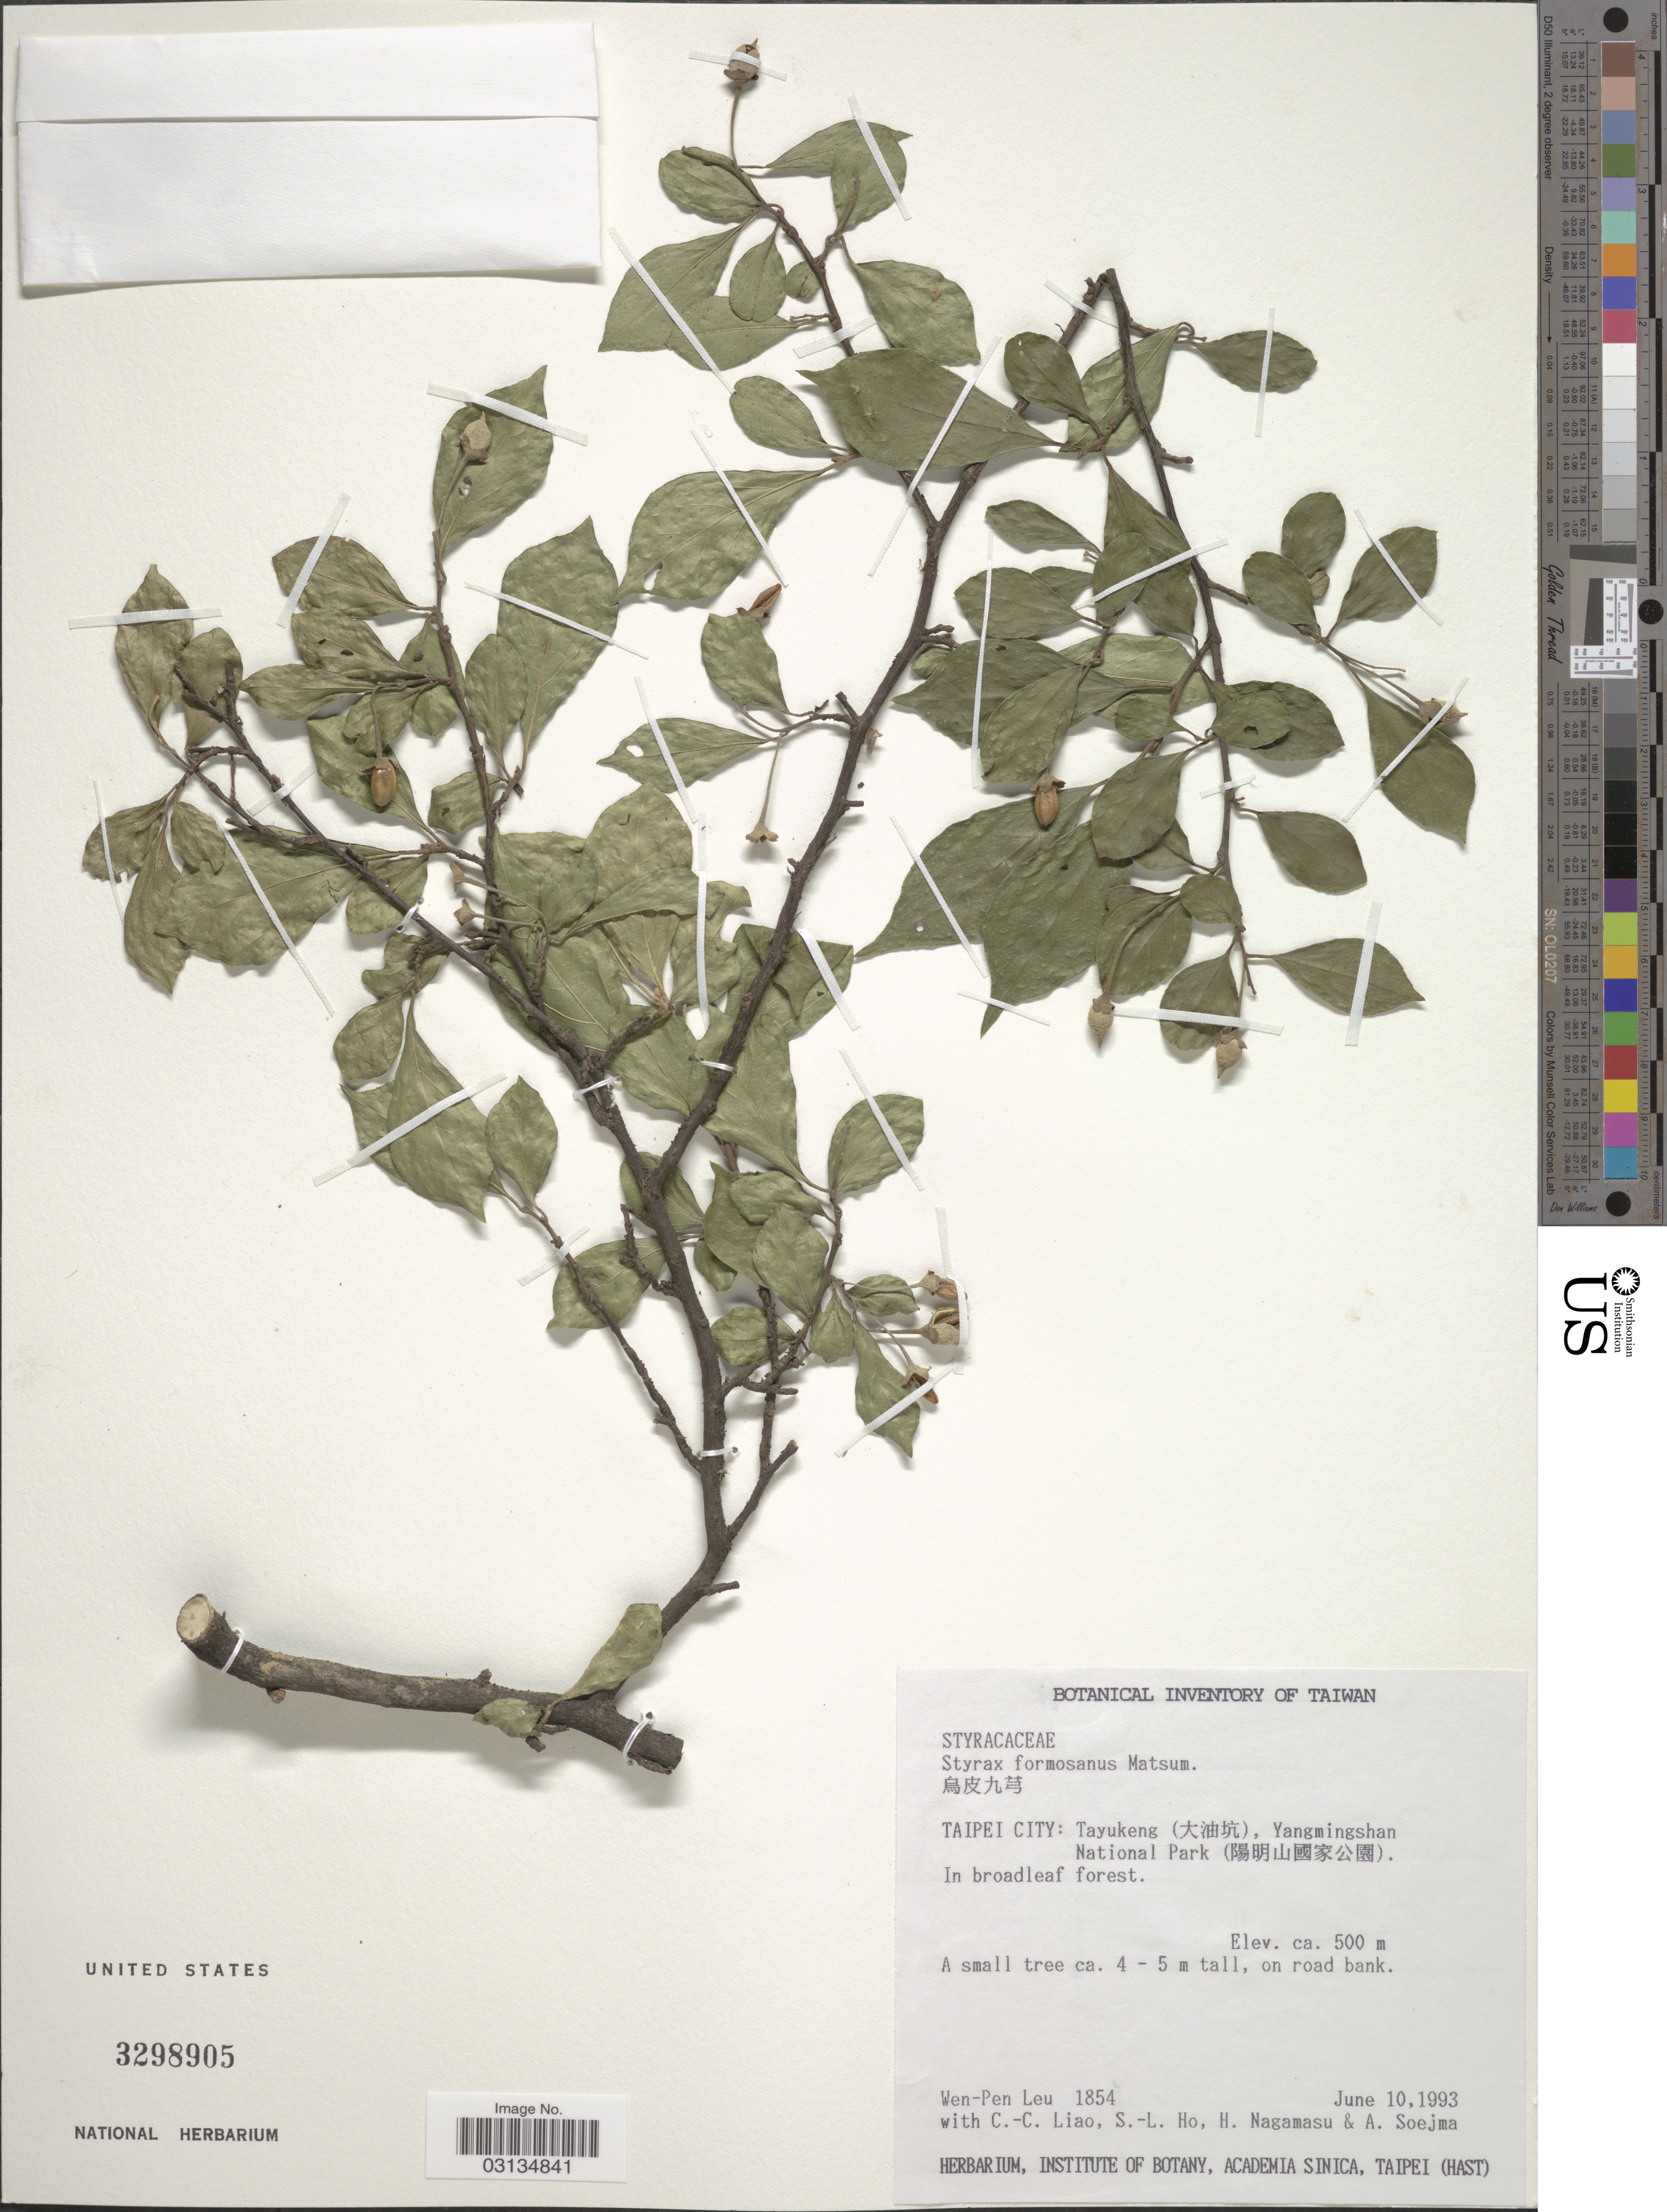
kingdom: Plantae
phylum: Tracheophyta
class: Magnoliopsida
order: Ericales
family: Styracaceae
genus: Styrax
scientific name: Styrax formosanus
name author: Matsum.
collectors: W. Leu, C. Liao, S. Ho & H. Nagamasu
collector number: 1854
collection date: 1993-06-10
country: Taiwan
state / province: Taipei City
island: Taiwan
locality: Tayukeng, Yangmingshan National Park.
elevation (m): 500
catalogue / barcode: US 3298905